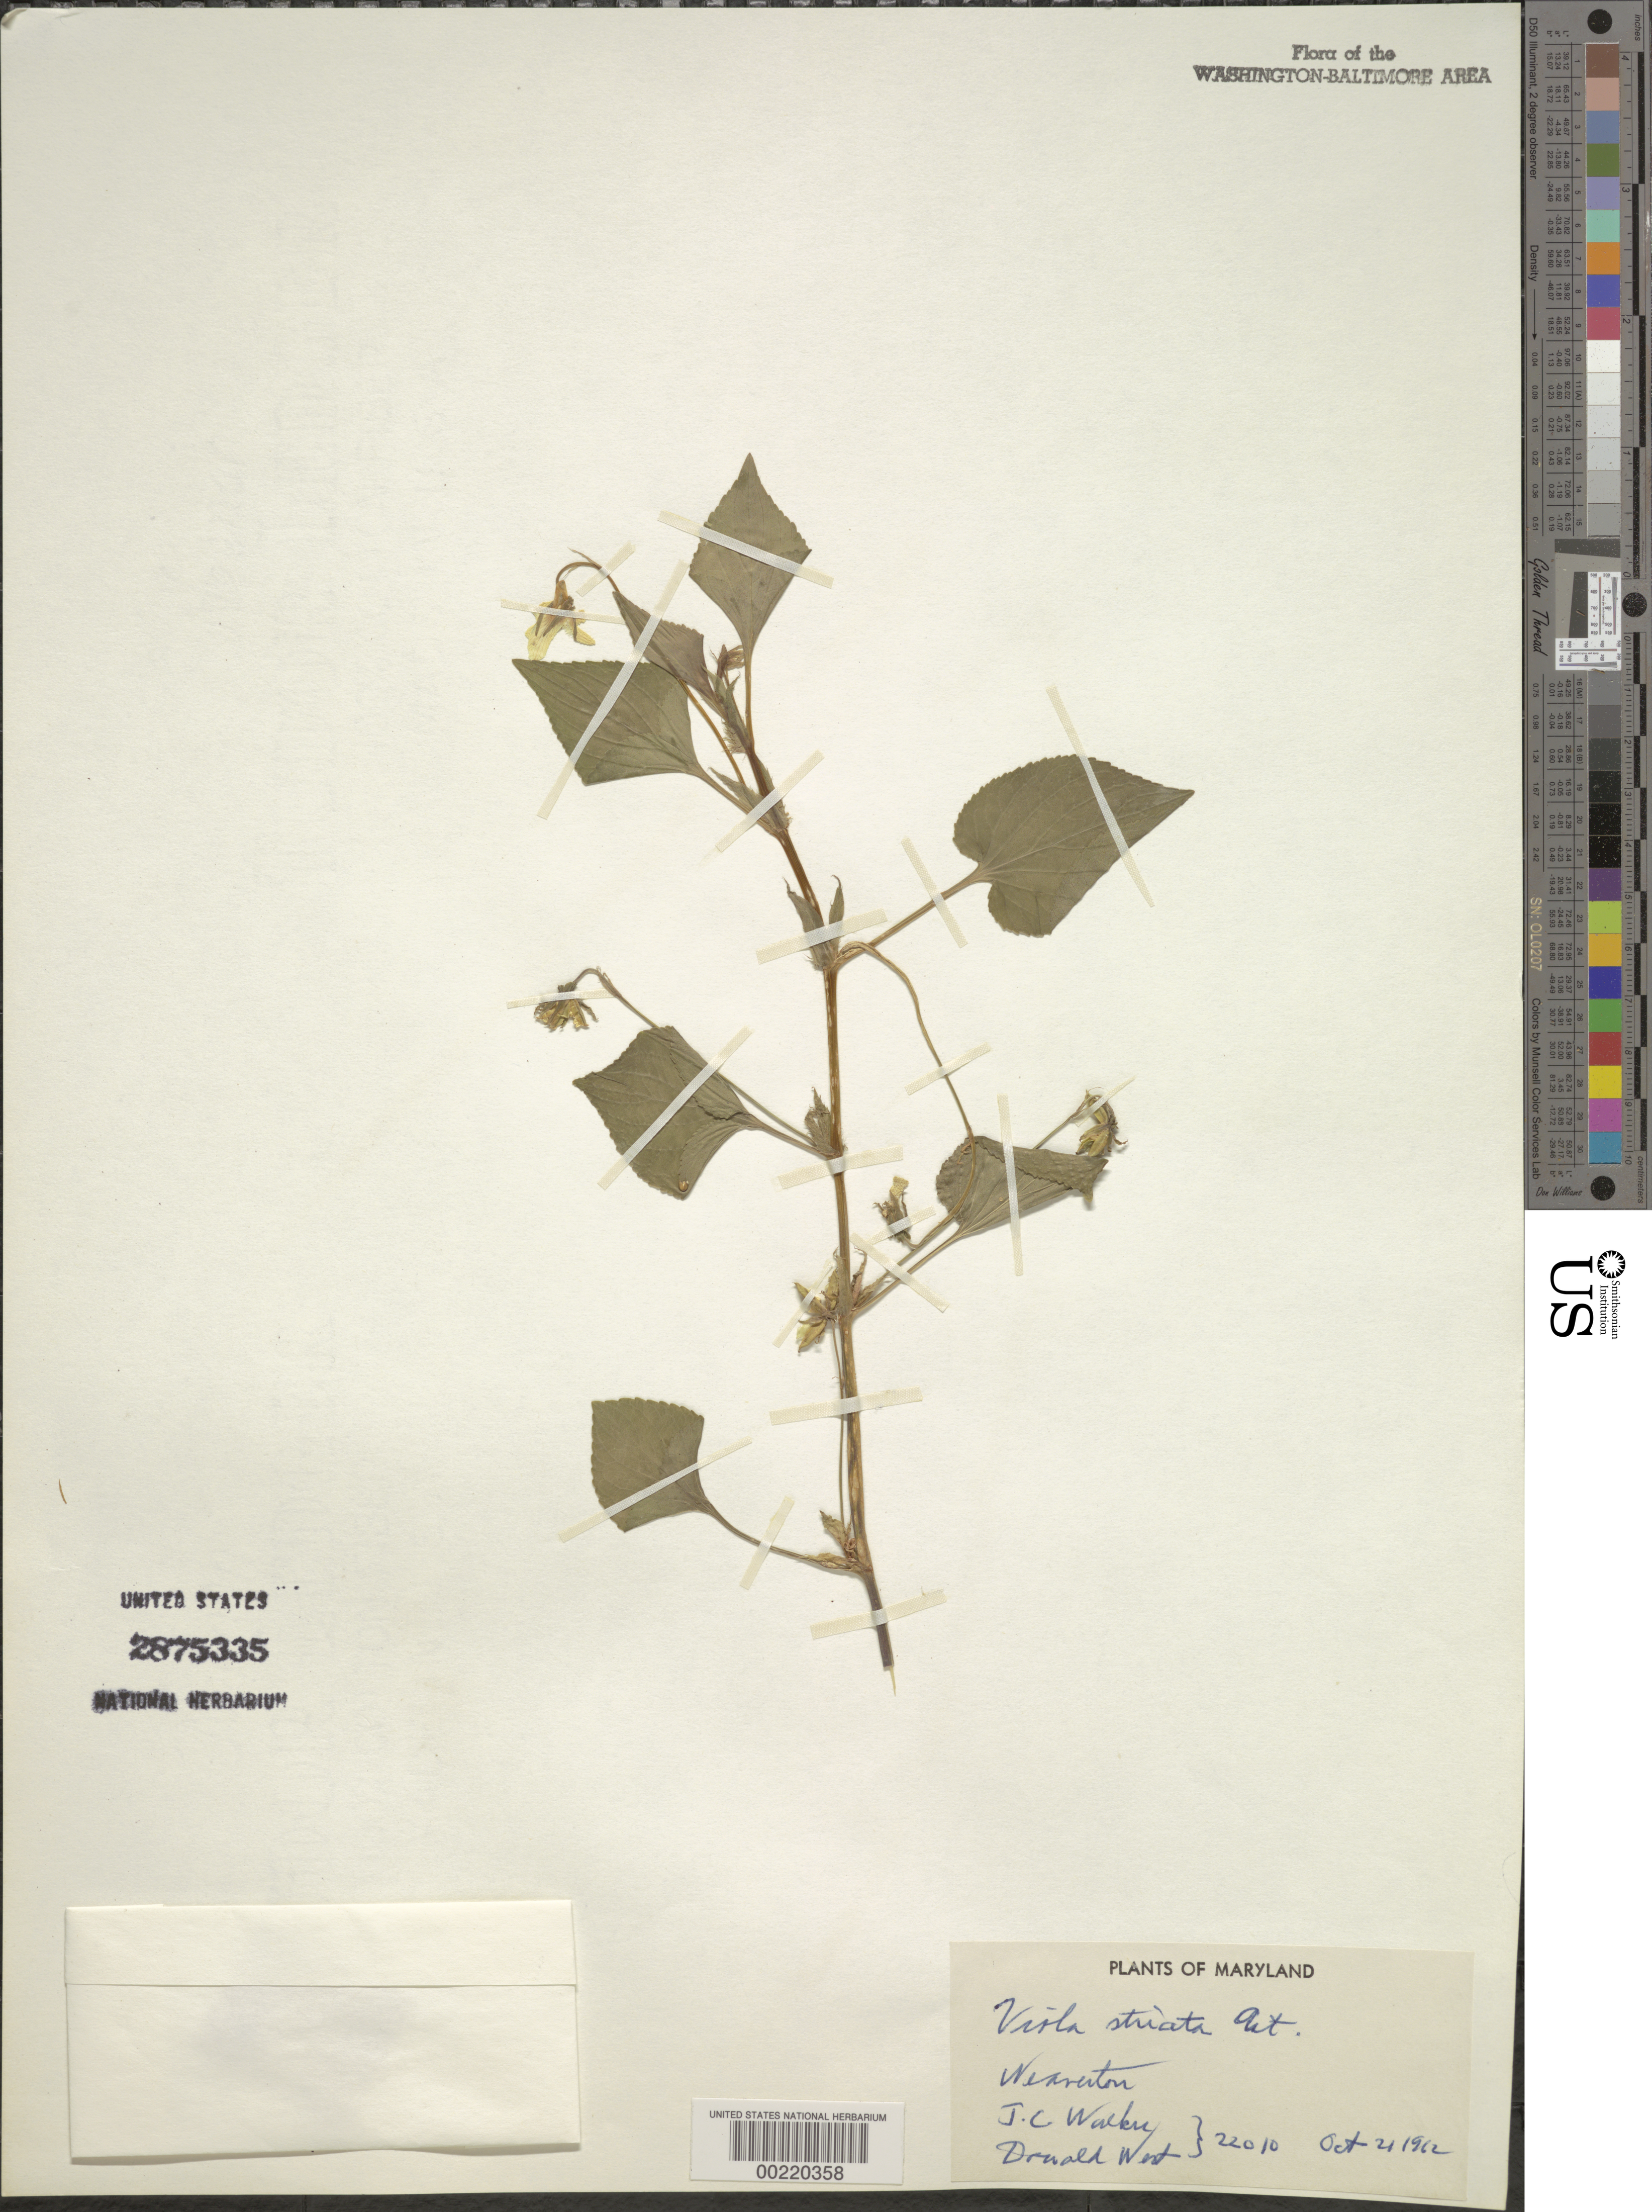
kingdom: Plantae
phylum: Tracheophyta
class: Magnoliopsida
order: Malpighiales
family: Violaceae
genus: Viola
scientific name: Viola striata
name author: Aiton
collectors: J. Walker & D. West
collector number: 22010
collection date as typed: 21 Oct 1962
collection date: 1962-10-21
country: United States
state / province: Maryland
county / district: Baltimore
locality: Weaverton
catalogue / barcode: US 2875335